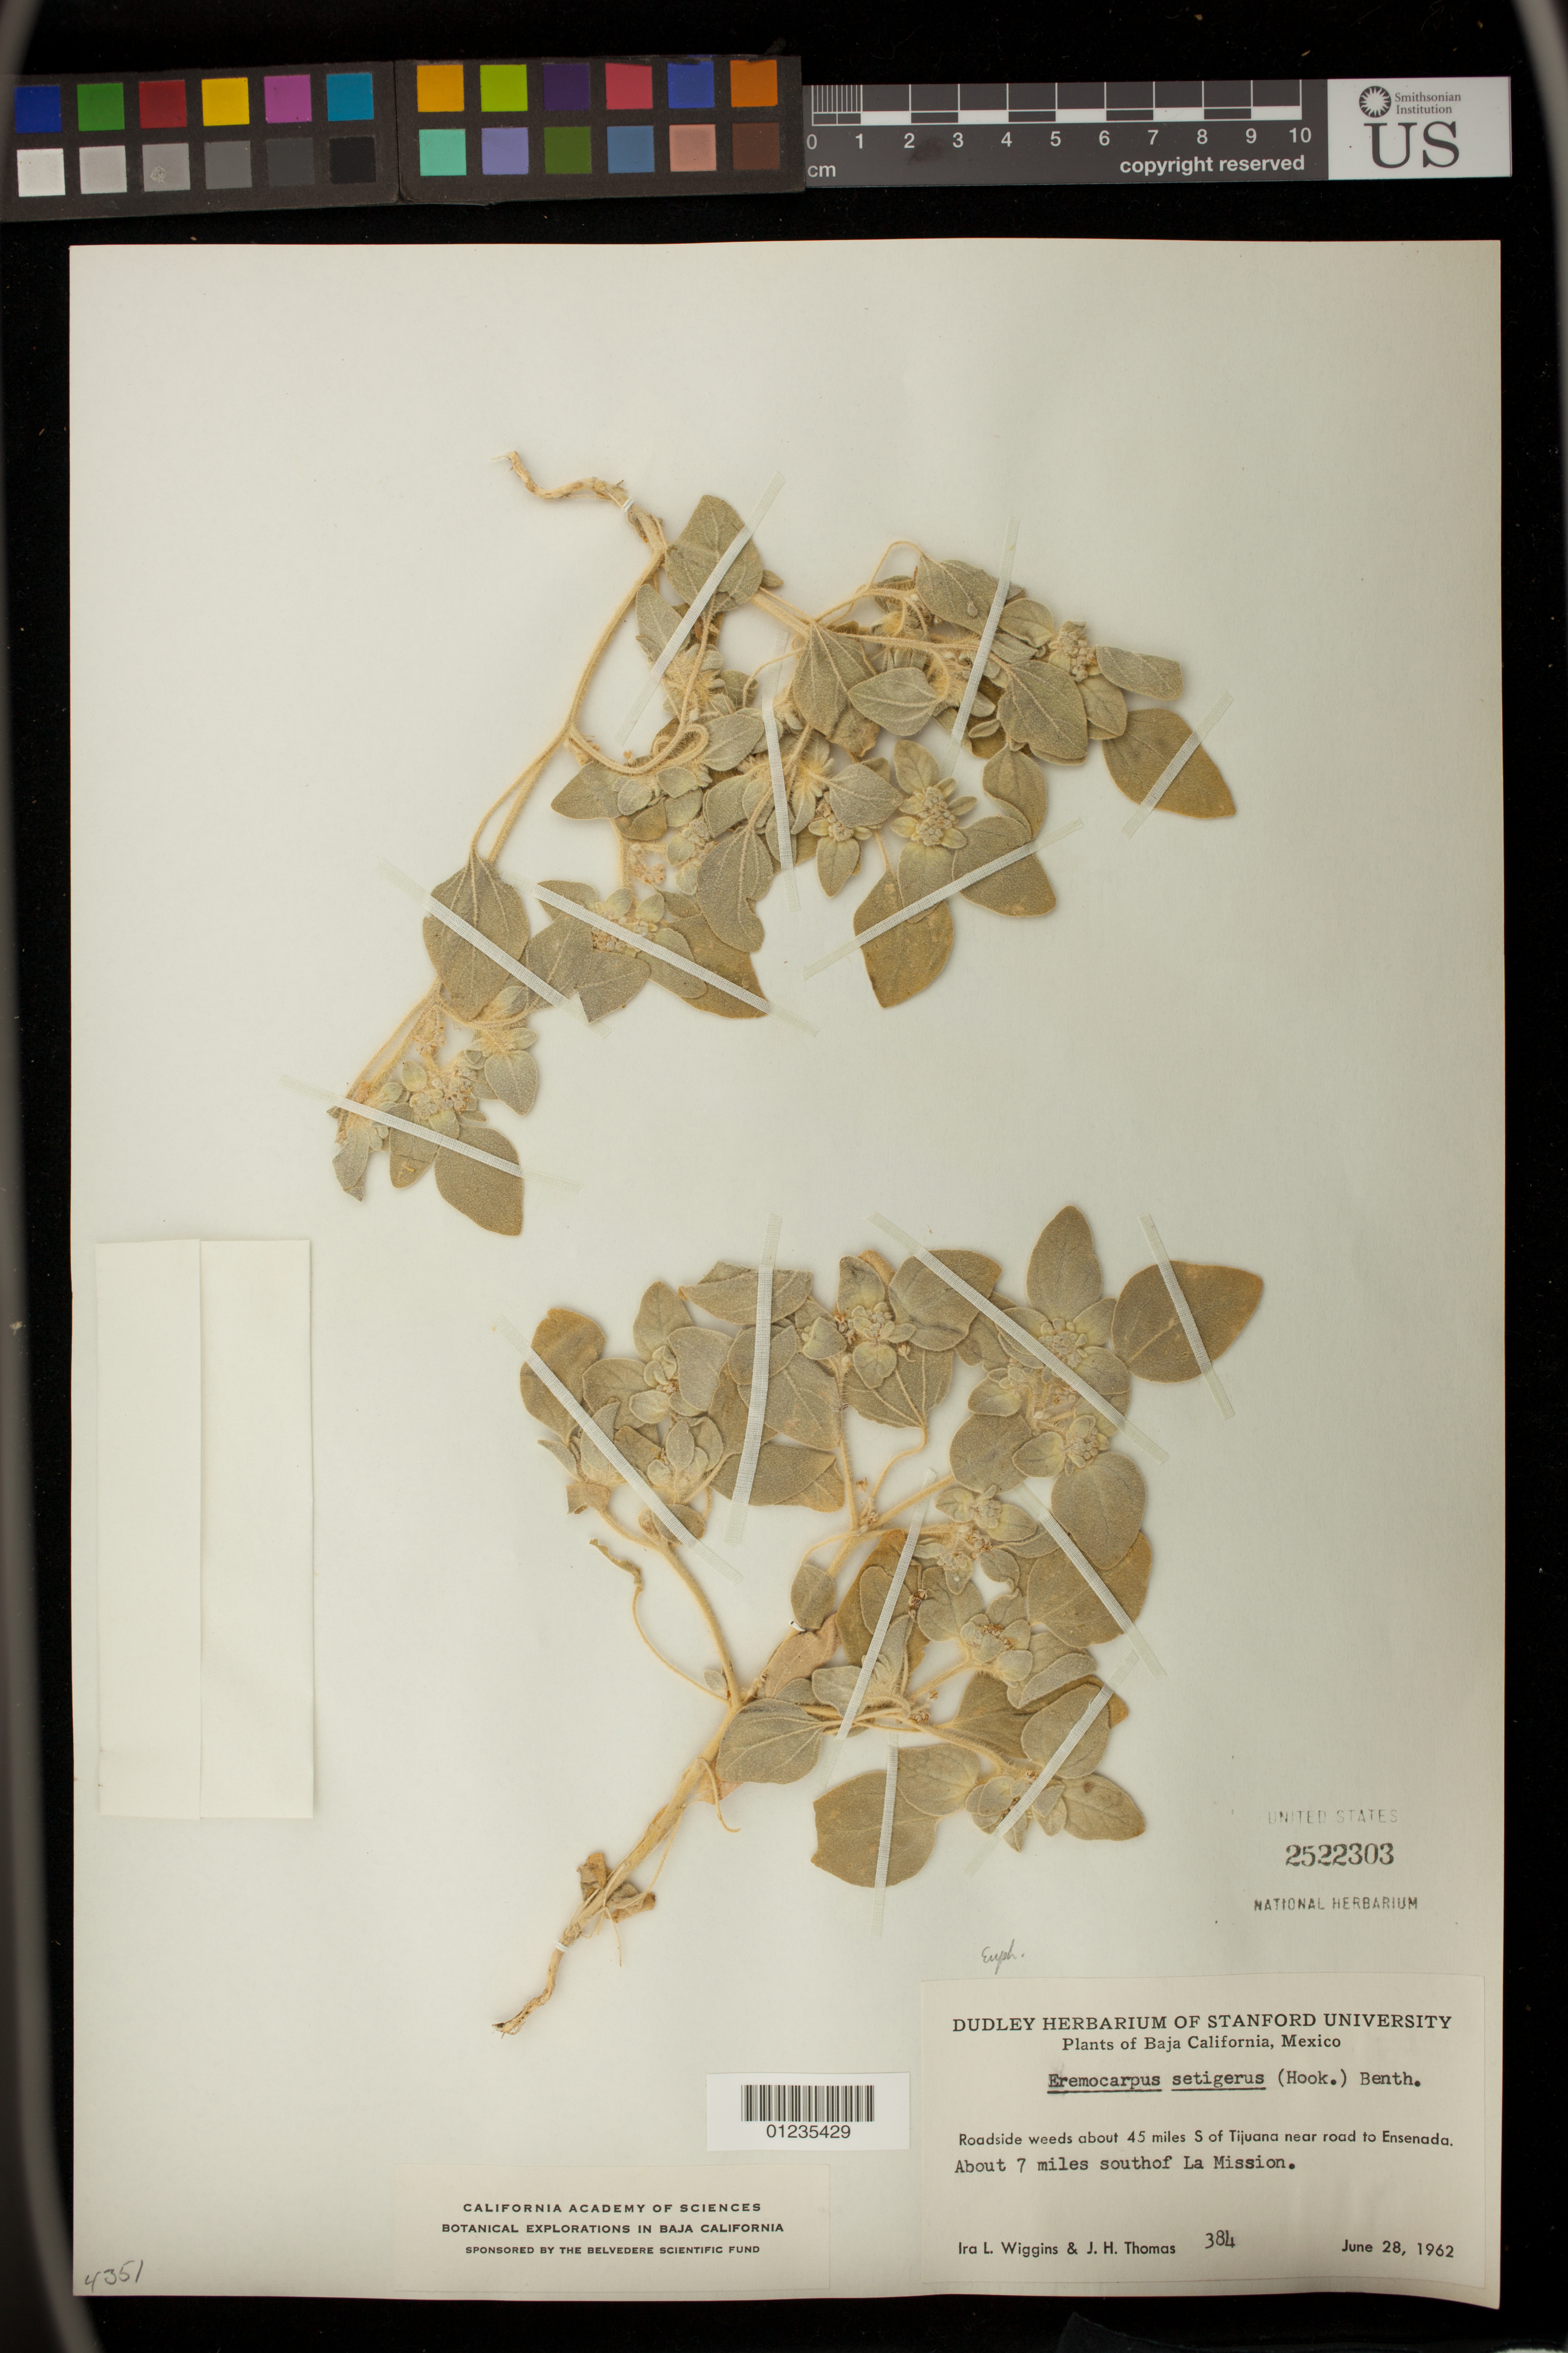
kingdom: Plantae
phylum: Tracheophyta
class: Magnoliopsida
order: Malpighiales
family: Euphorbiaceae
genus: Eremocarpus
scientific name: Eremocarpus setigerus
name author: (Hook.) Benth.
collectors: I. L. Wiggins & J. H. Thomas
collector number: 384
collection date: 1962-06-28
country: Mexico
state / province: Baja California Norte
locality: Roadside weeds about 45 miles S of Tijuana near road to Ensenada. About 7 miles south of La Mission.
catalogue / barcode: US 2522303